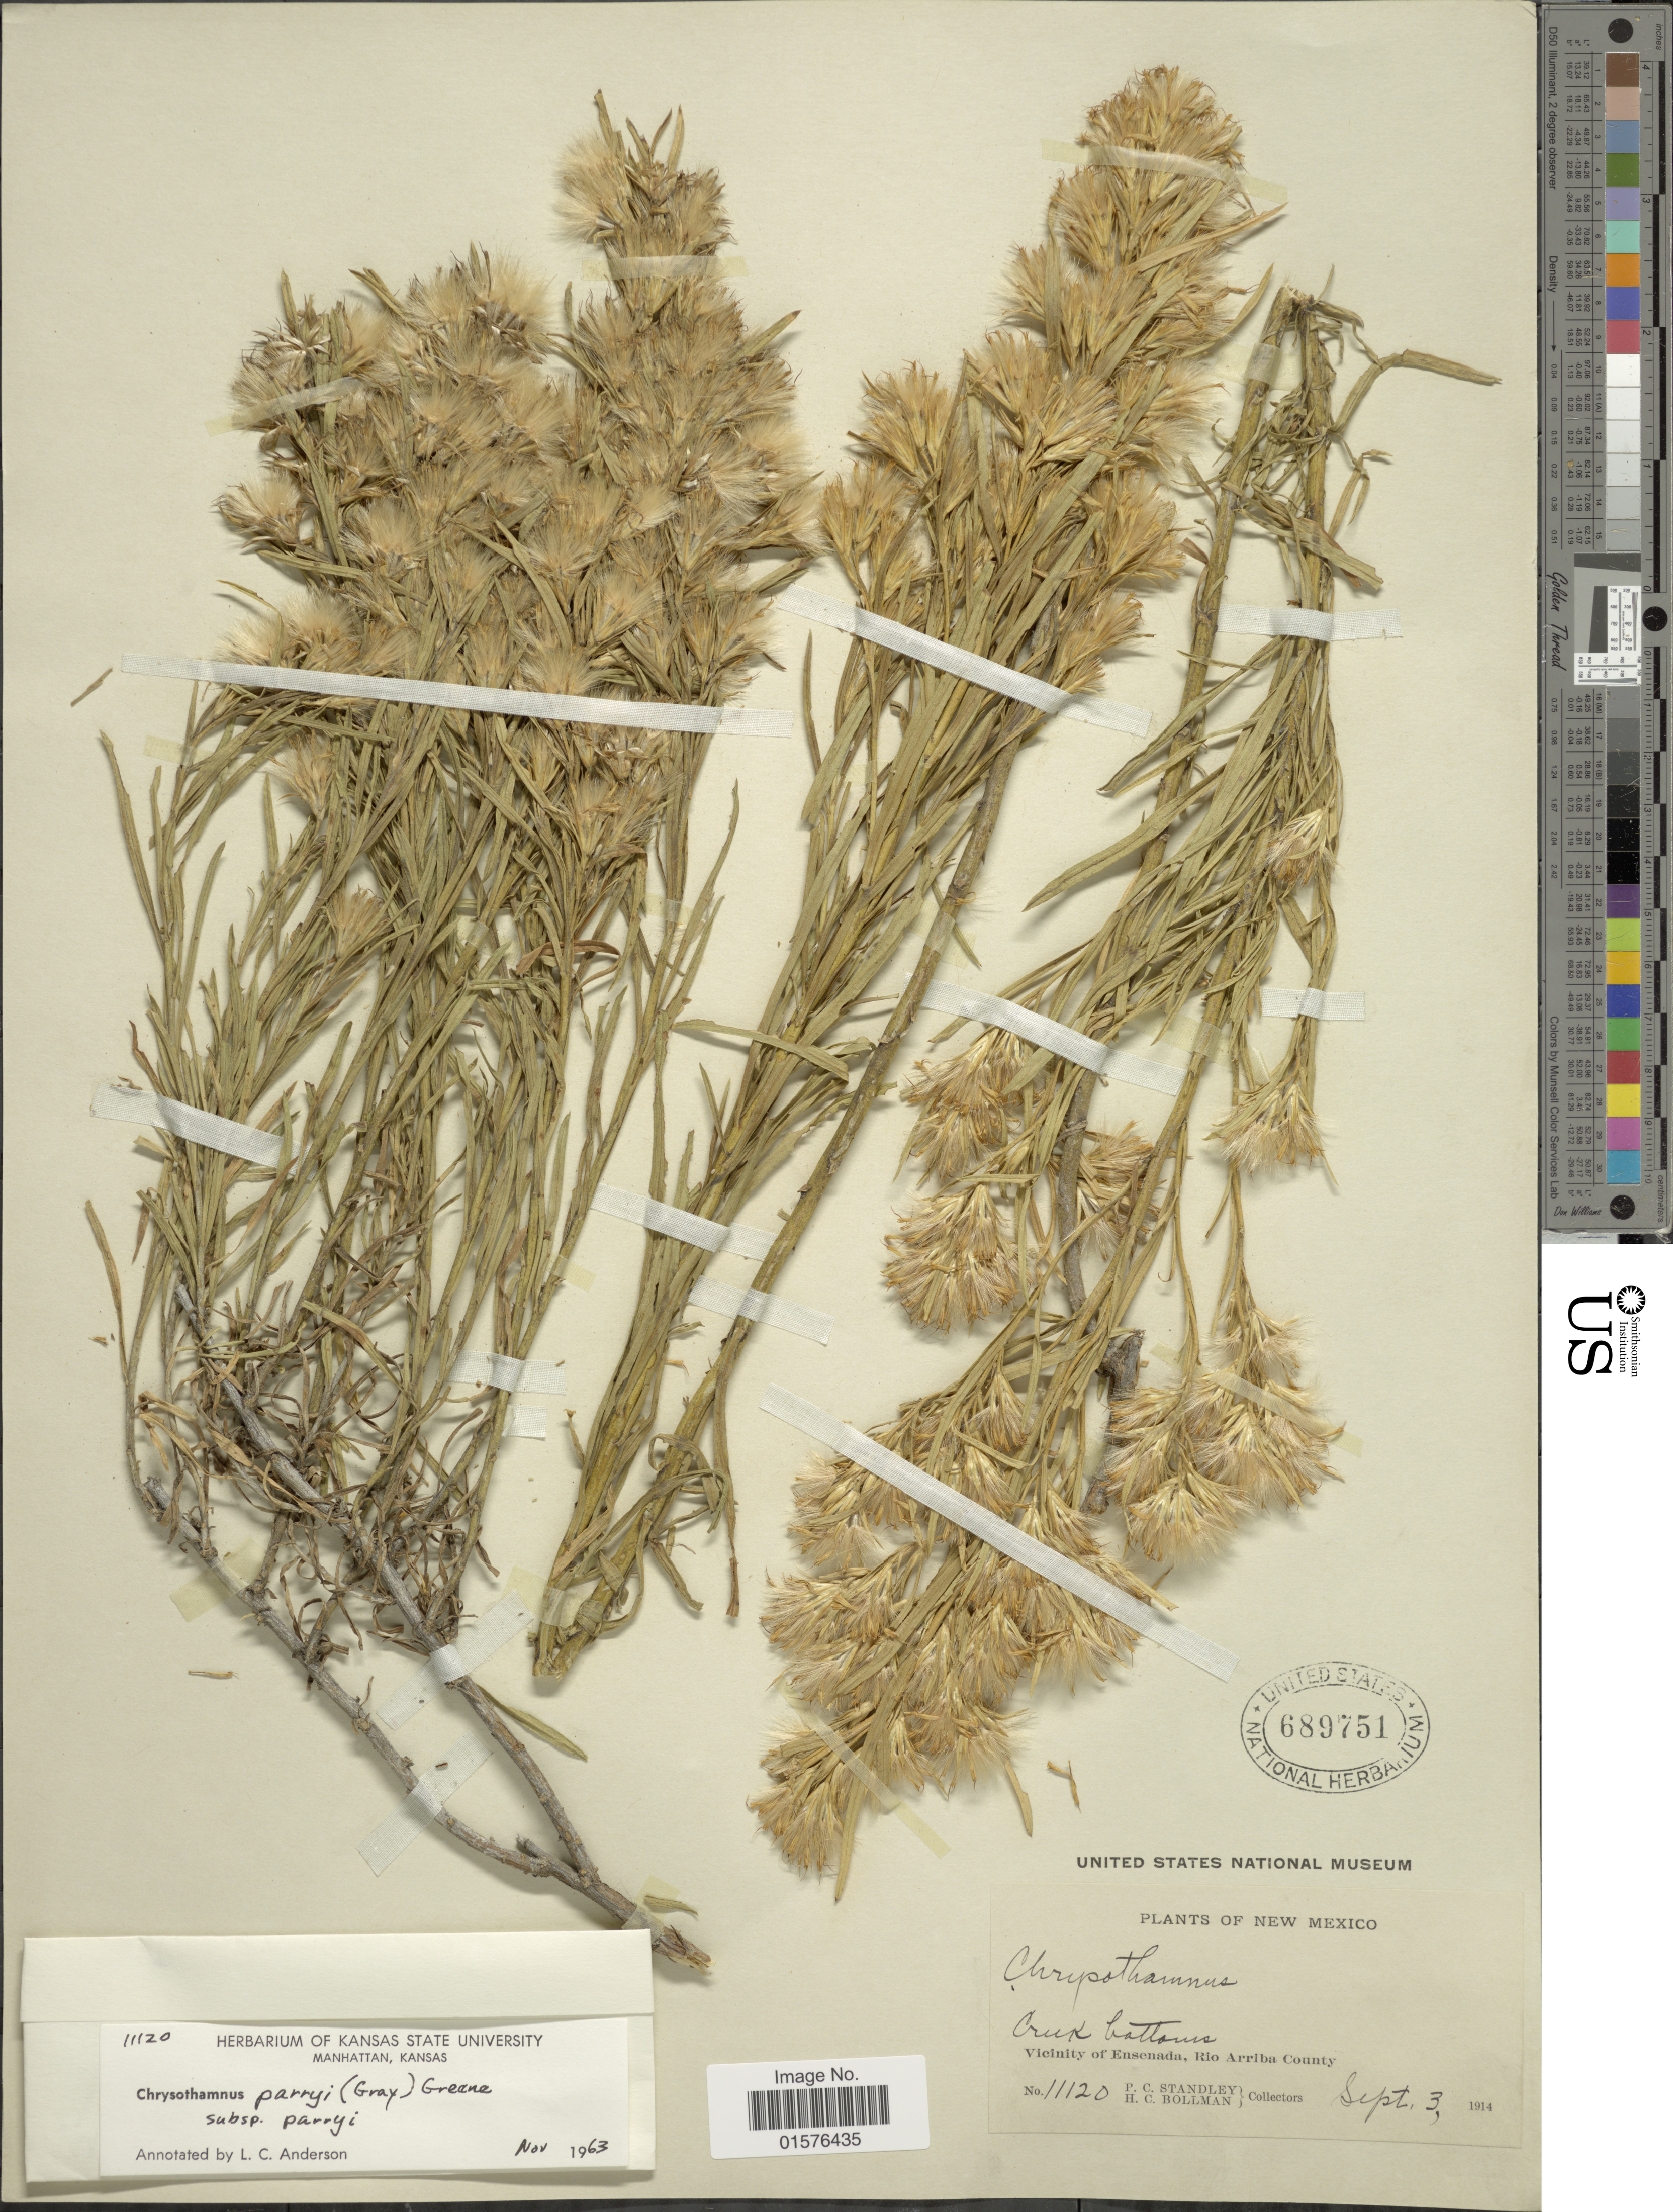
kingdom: Plantae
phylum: Tracheophyta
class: Magnoliopsida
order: Asterales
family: Asteraceae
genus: Ericameria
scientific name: Ericameria parryi var. parryi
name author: (A. Gray) G.L. Nesom & G.I. Baird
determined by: Urbatsch, Lowell E., Curator (LSU), Louisiana State University (UNITED STATES)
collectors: P. C. Standley & H. C. Bollman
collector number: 11120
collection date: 1914-09-03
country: United States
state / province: New Mexico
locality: Creek Bottoms, vicinity of Ensenada, Rio Arriba County.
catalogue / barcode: US 689751